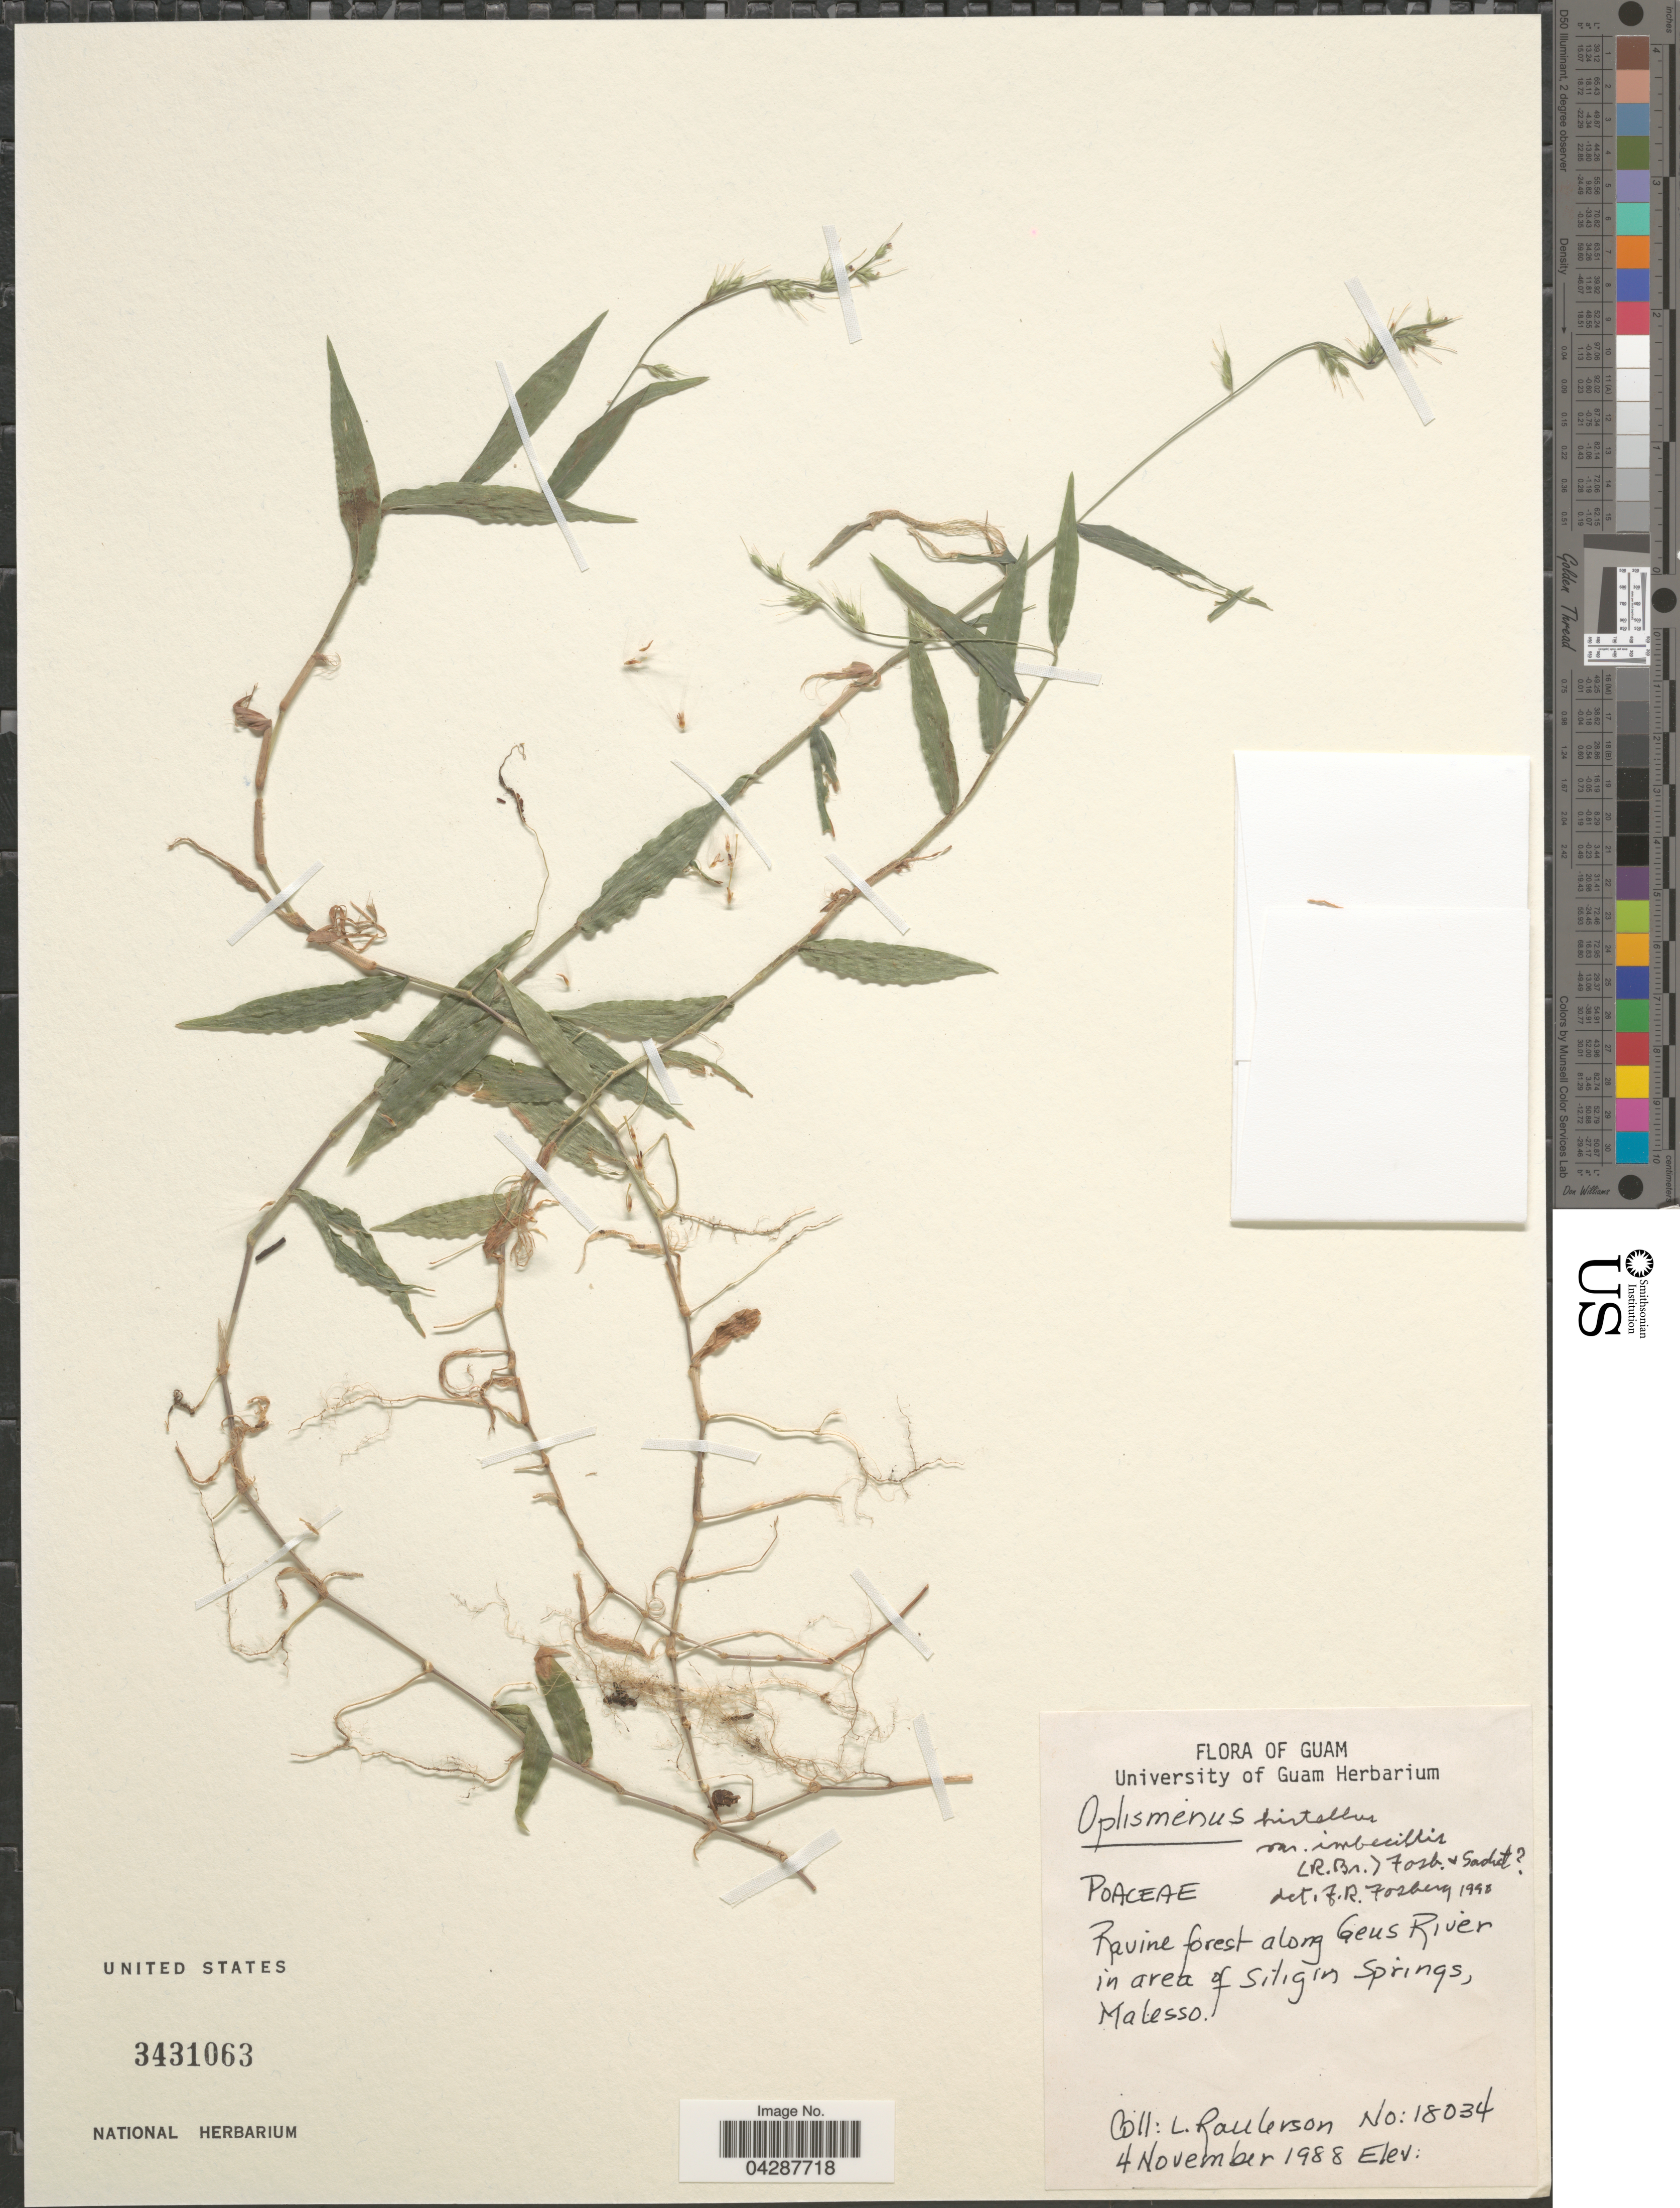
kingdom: Plantae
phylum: Tracheophyta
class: Liliopsida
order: Poales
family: Poaceae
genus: Oplismenus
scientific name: Oplismenus hirtellus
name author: (L.) P. Beauv.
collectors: L. Raulerson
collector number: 18034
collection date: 1988-11-04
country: Guam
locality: Ravine forest along Geus River in area of Siligin Springs, Malesso.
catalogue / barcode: US 3431063